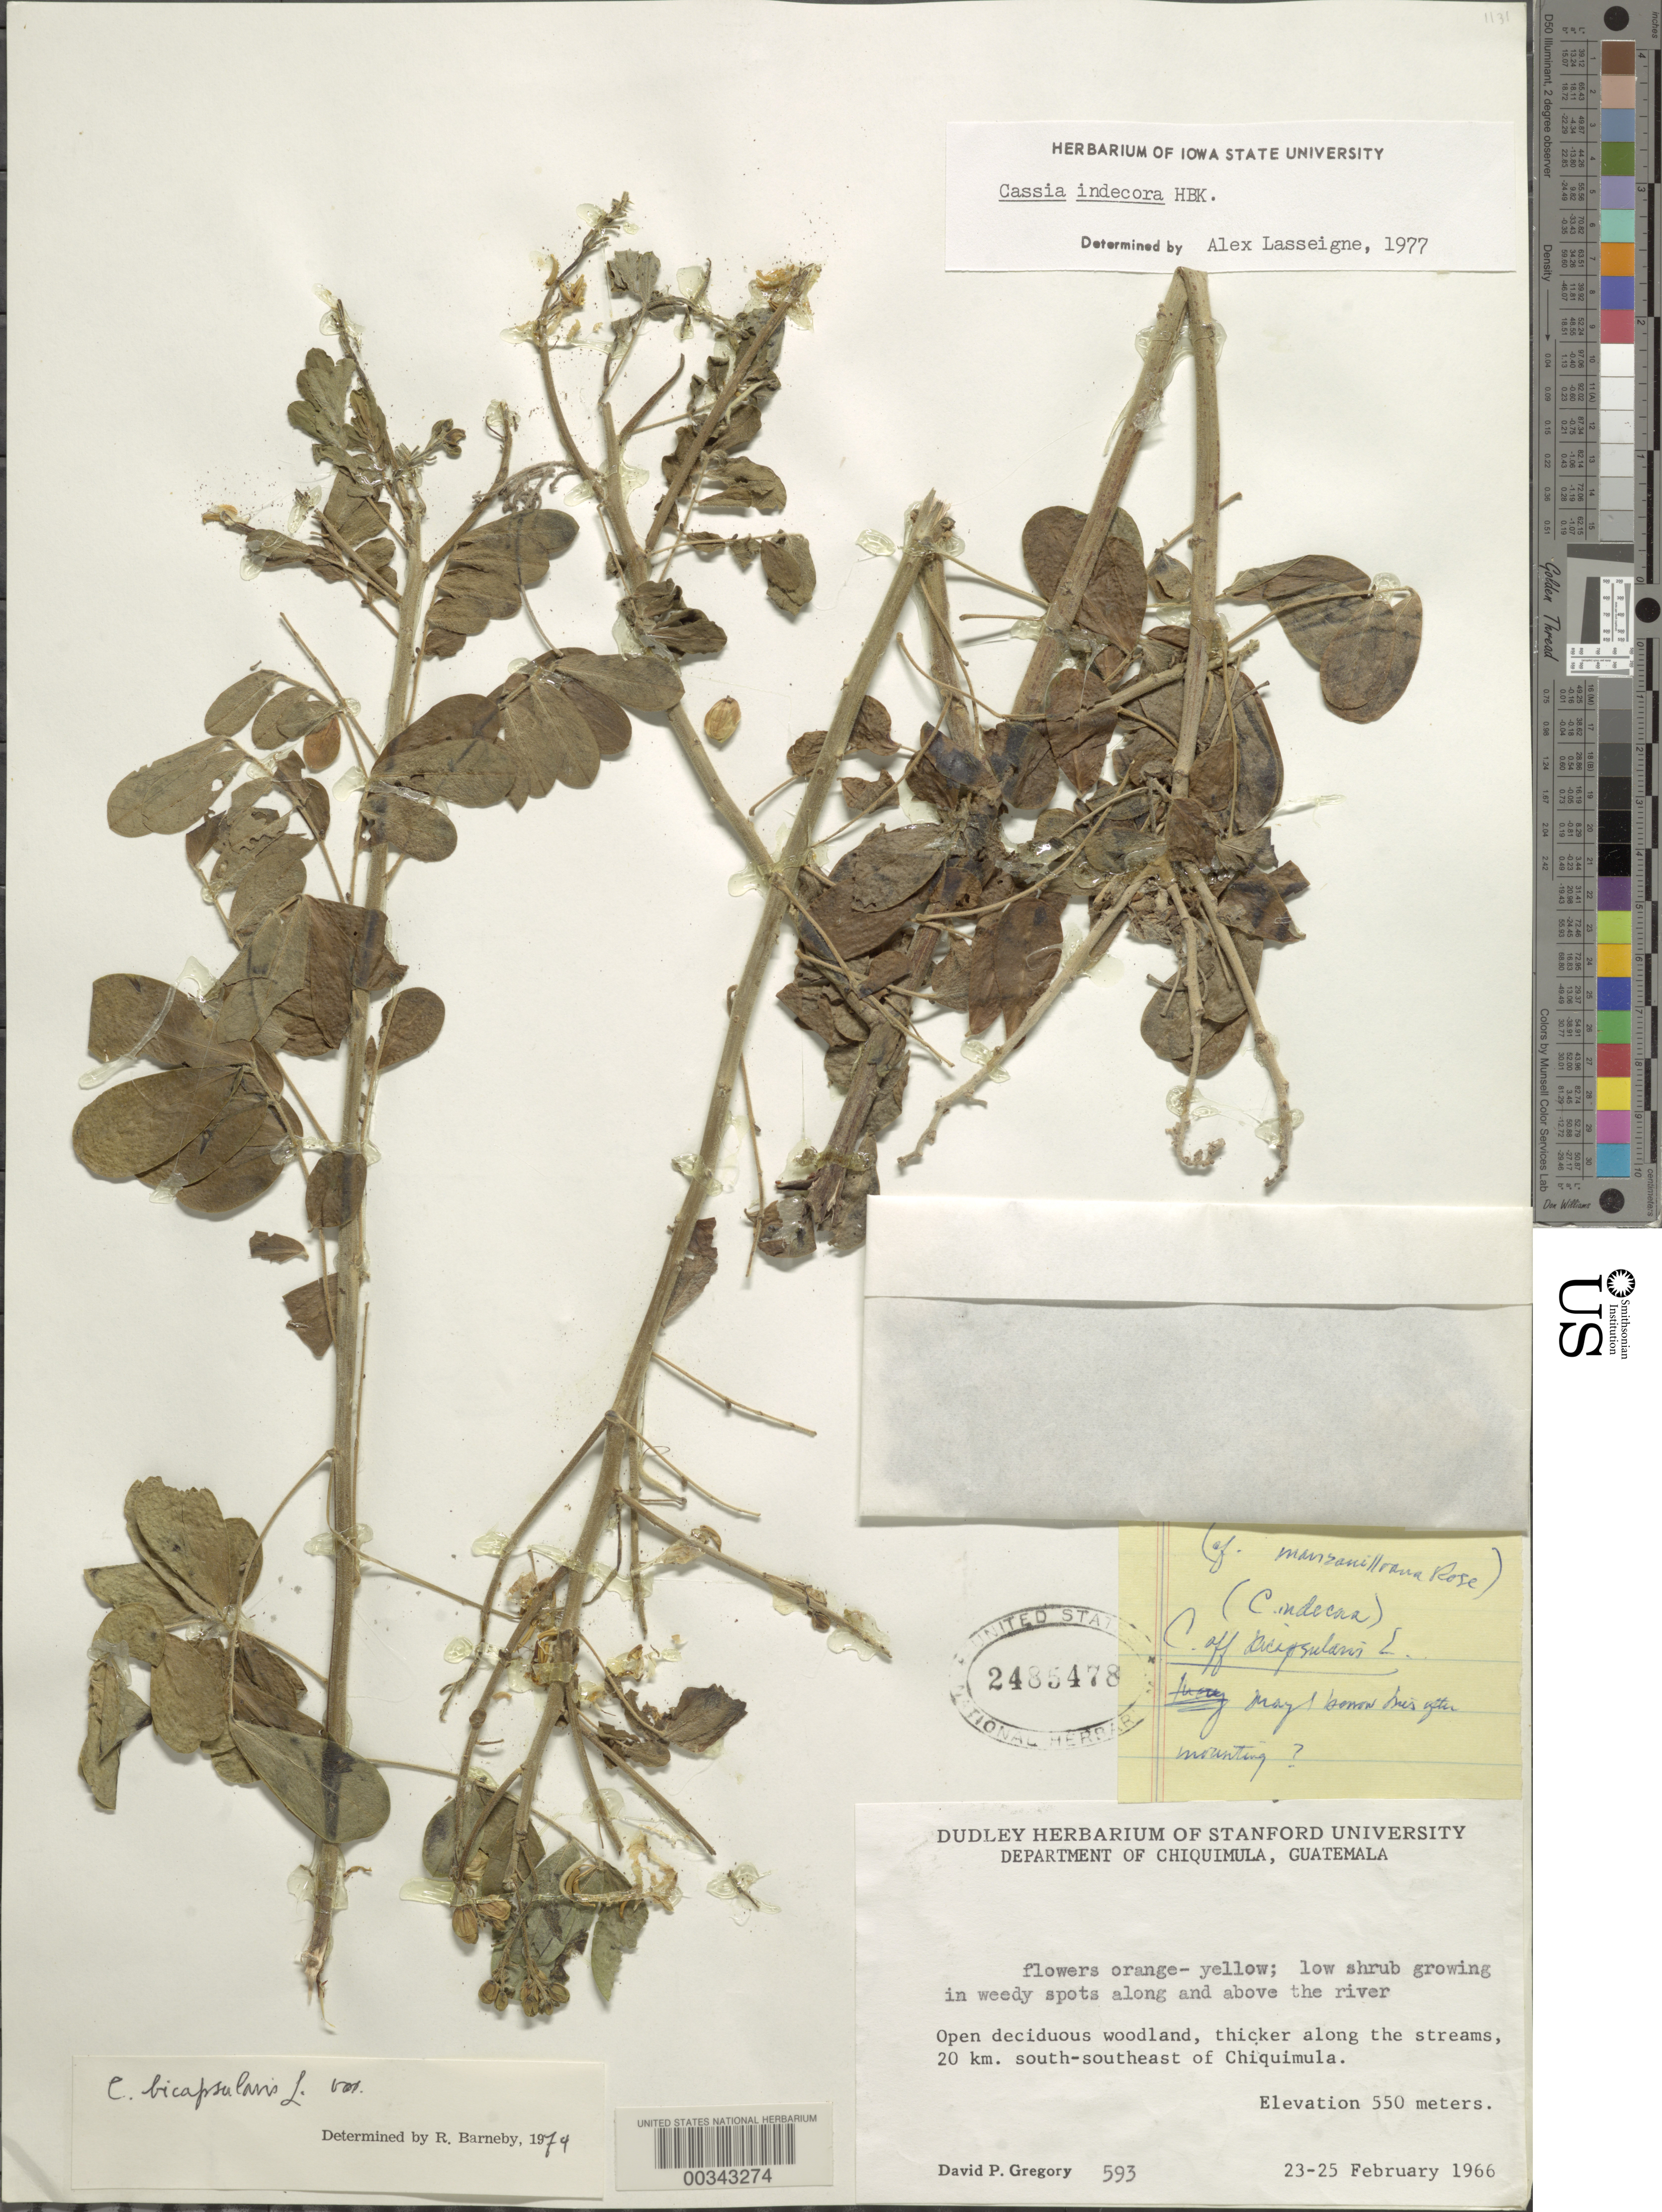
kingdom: Plantae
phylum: Tracheophyta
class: Magnoliopsida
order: Fabales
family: Fabaceae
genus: Senna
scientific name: Senna pendula var. advena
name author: (Vogel) H.S. Irwin & Barneby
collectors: D. Gregory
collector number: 593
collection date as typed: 23 Feb 1966 to 25 Feb 1966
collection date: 1966-02-23/1966-02-25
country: Guatemala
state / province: Chiquimula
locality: Along the streams, 20 km SSE of Chiquimula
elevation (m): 550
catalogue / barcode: US 2485478